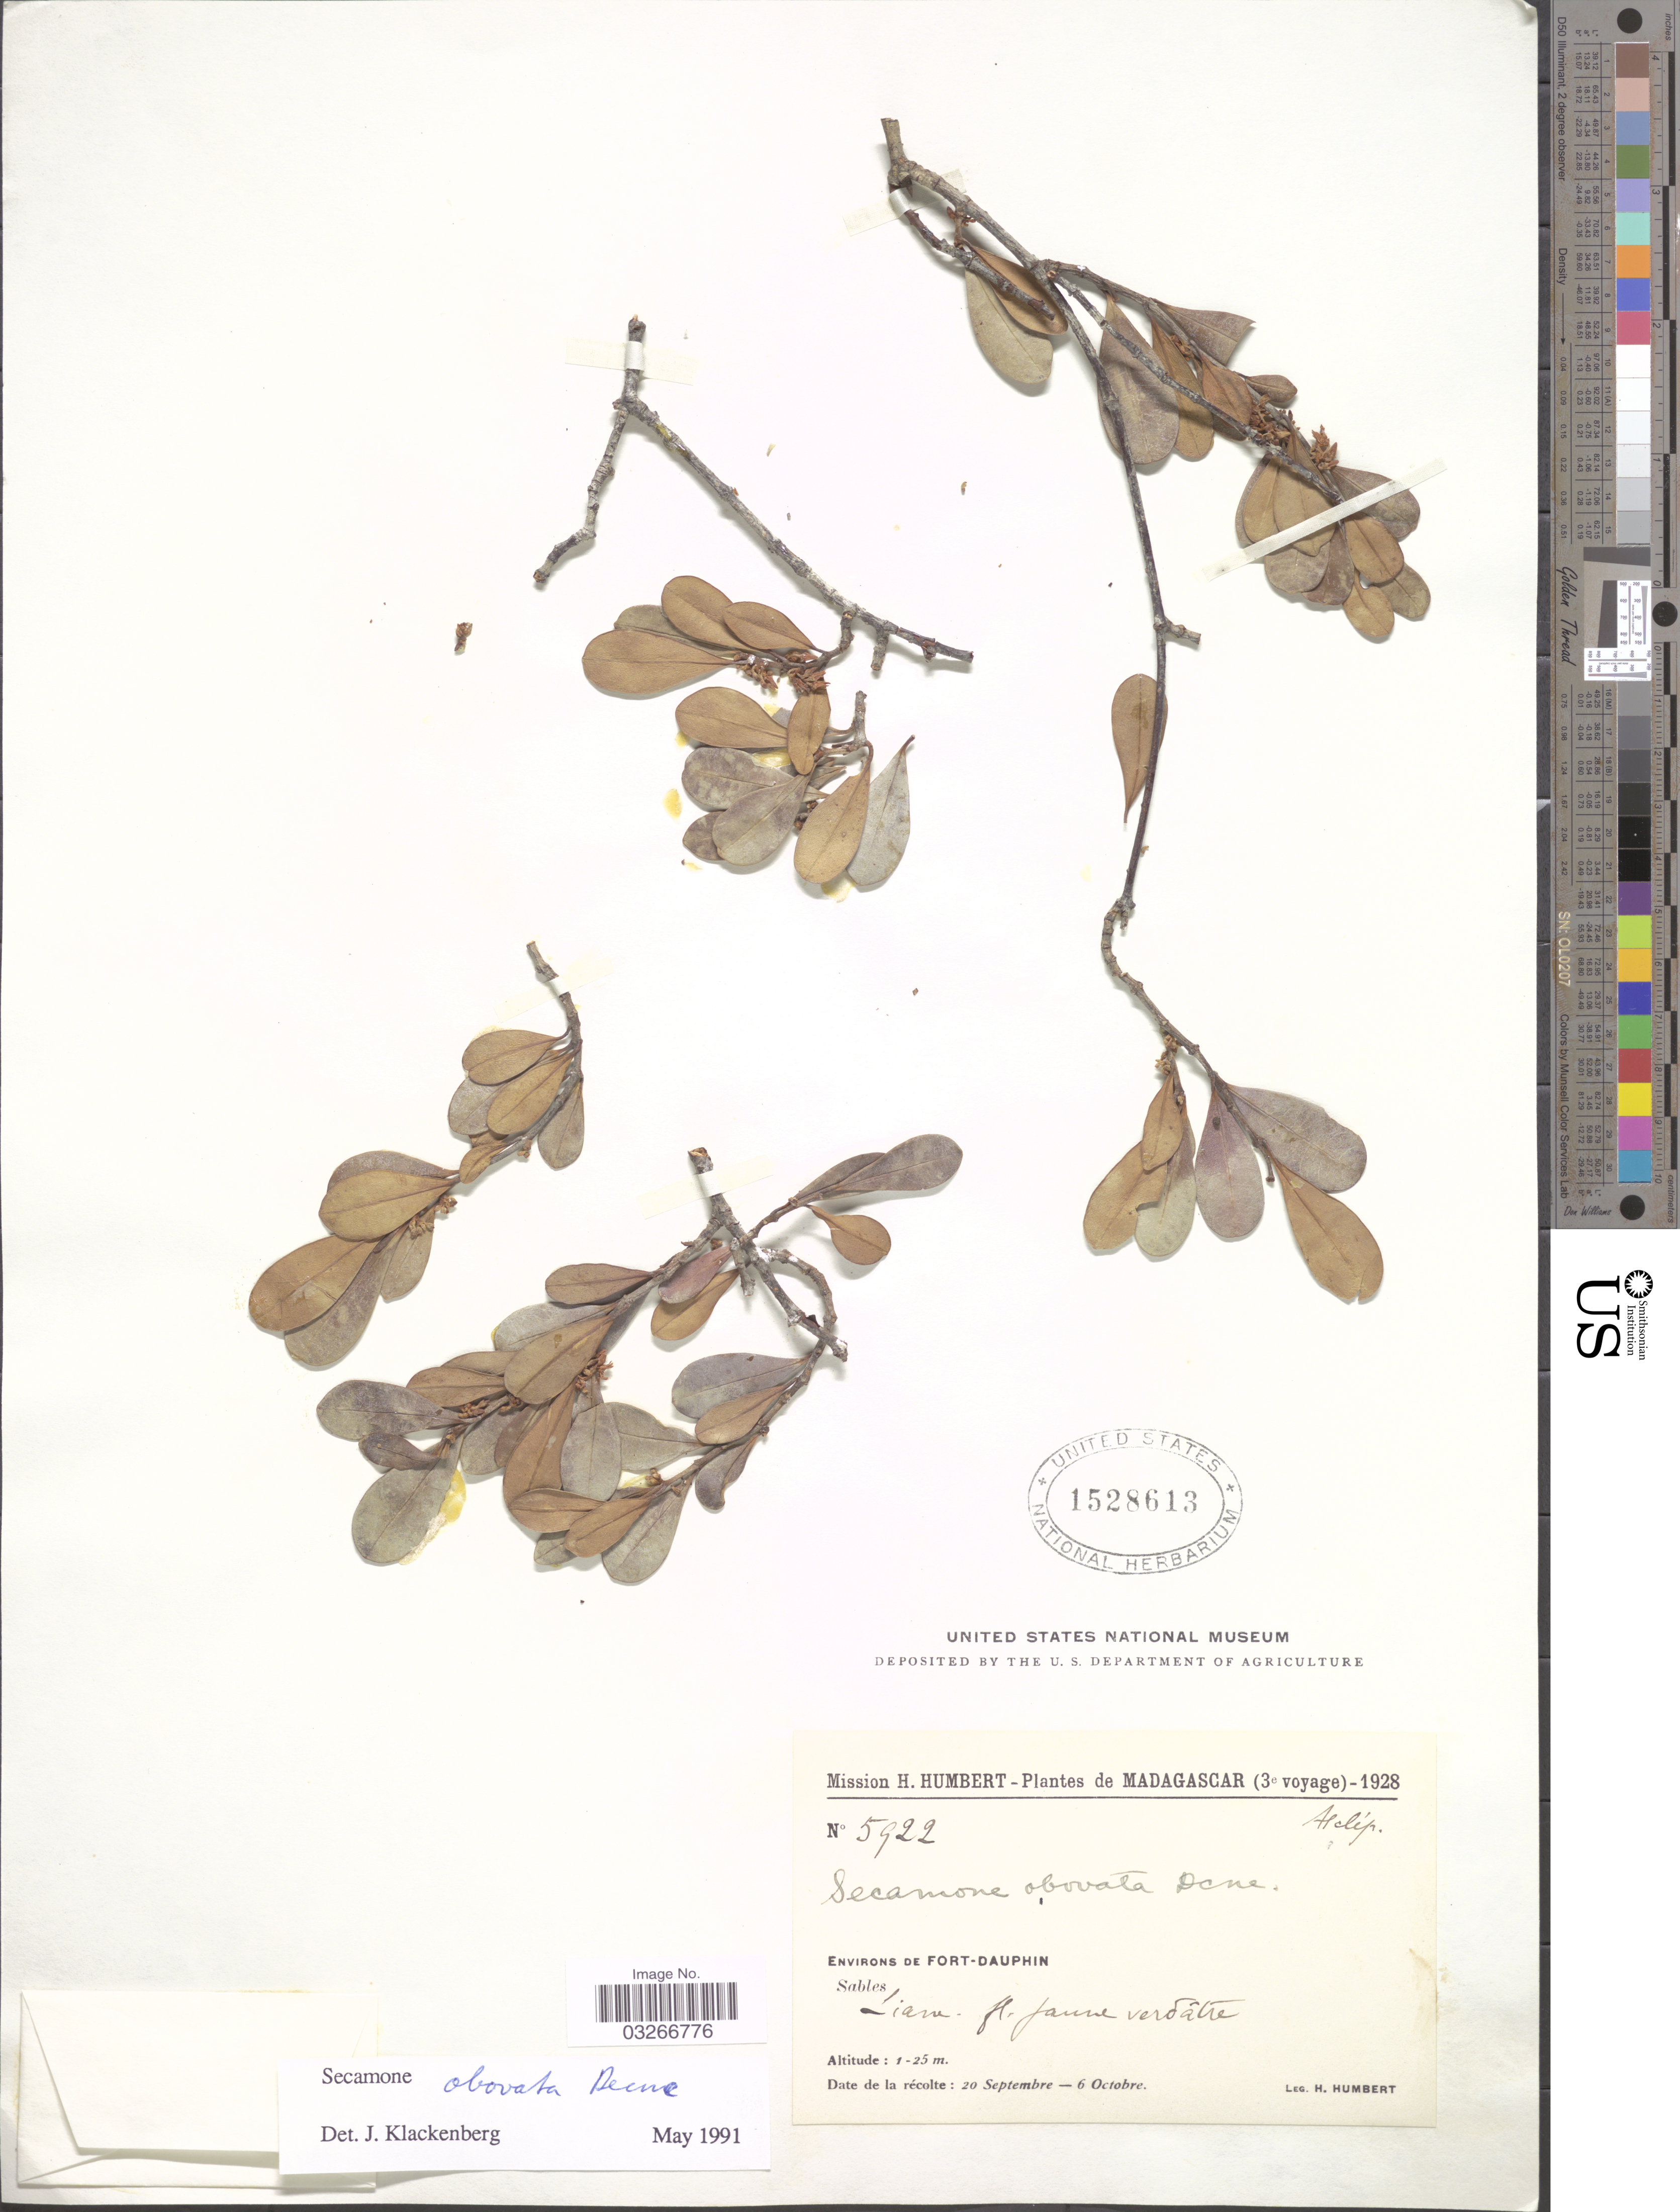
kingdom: Plantae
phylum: Tracheophyta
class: Magnoliopsida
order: Gentianales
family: Apocynaceae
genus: Secamone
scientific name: Secamone obovata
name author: Decne.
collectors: H. Humbert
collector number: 5922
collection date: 1928-09-20/1928-10-06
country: Madagascar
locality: Environs de Fort-Dauphin.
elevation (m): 1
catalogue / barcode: US 1528613